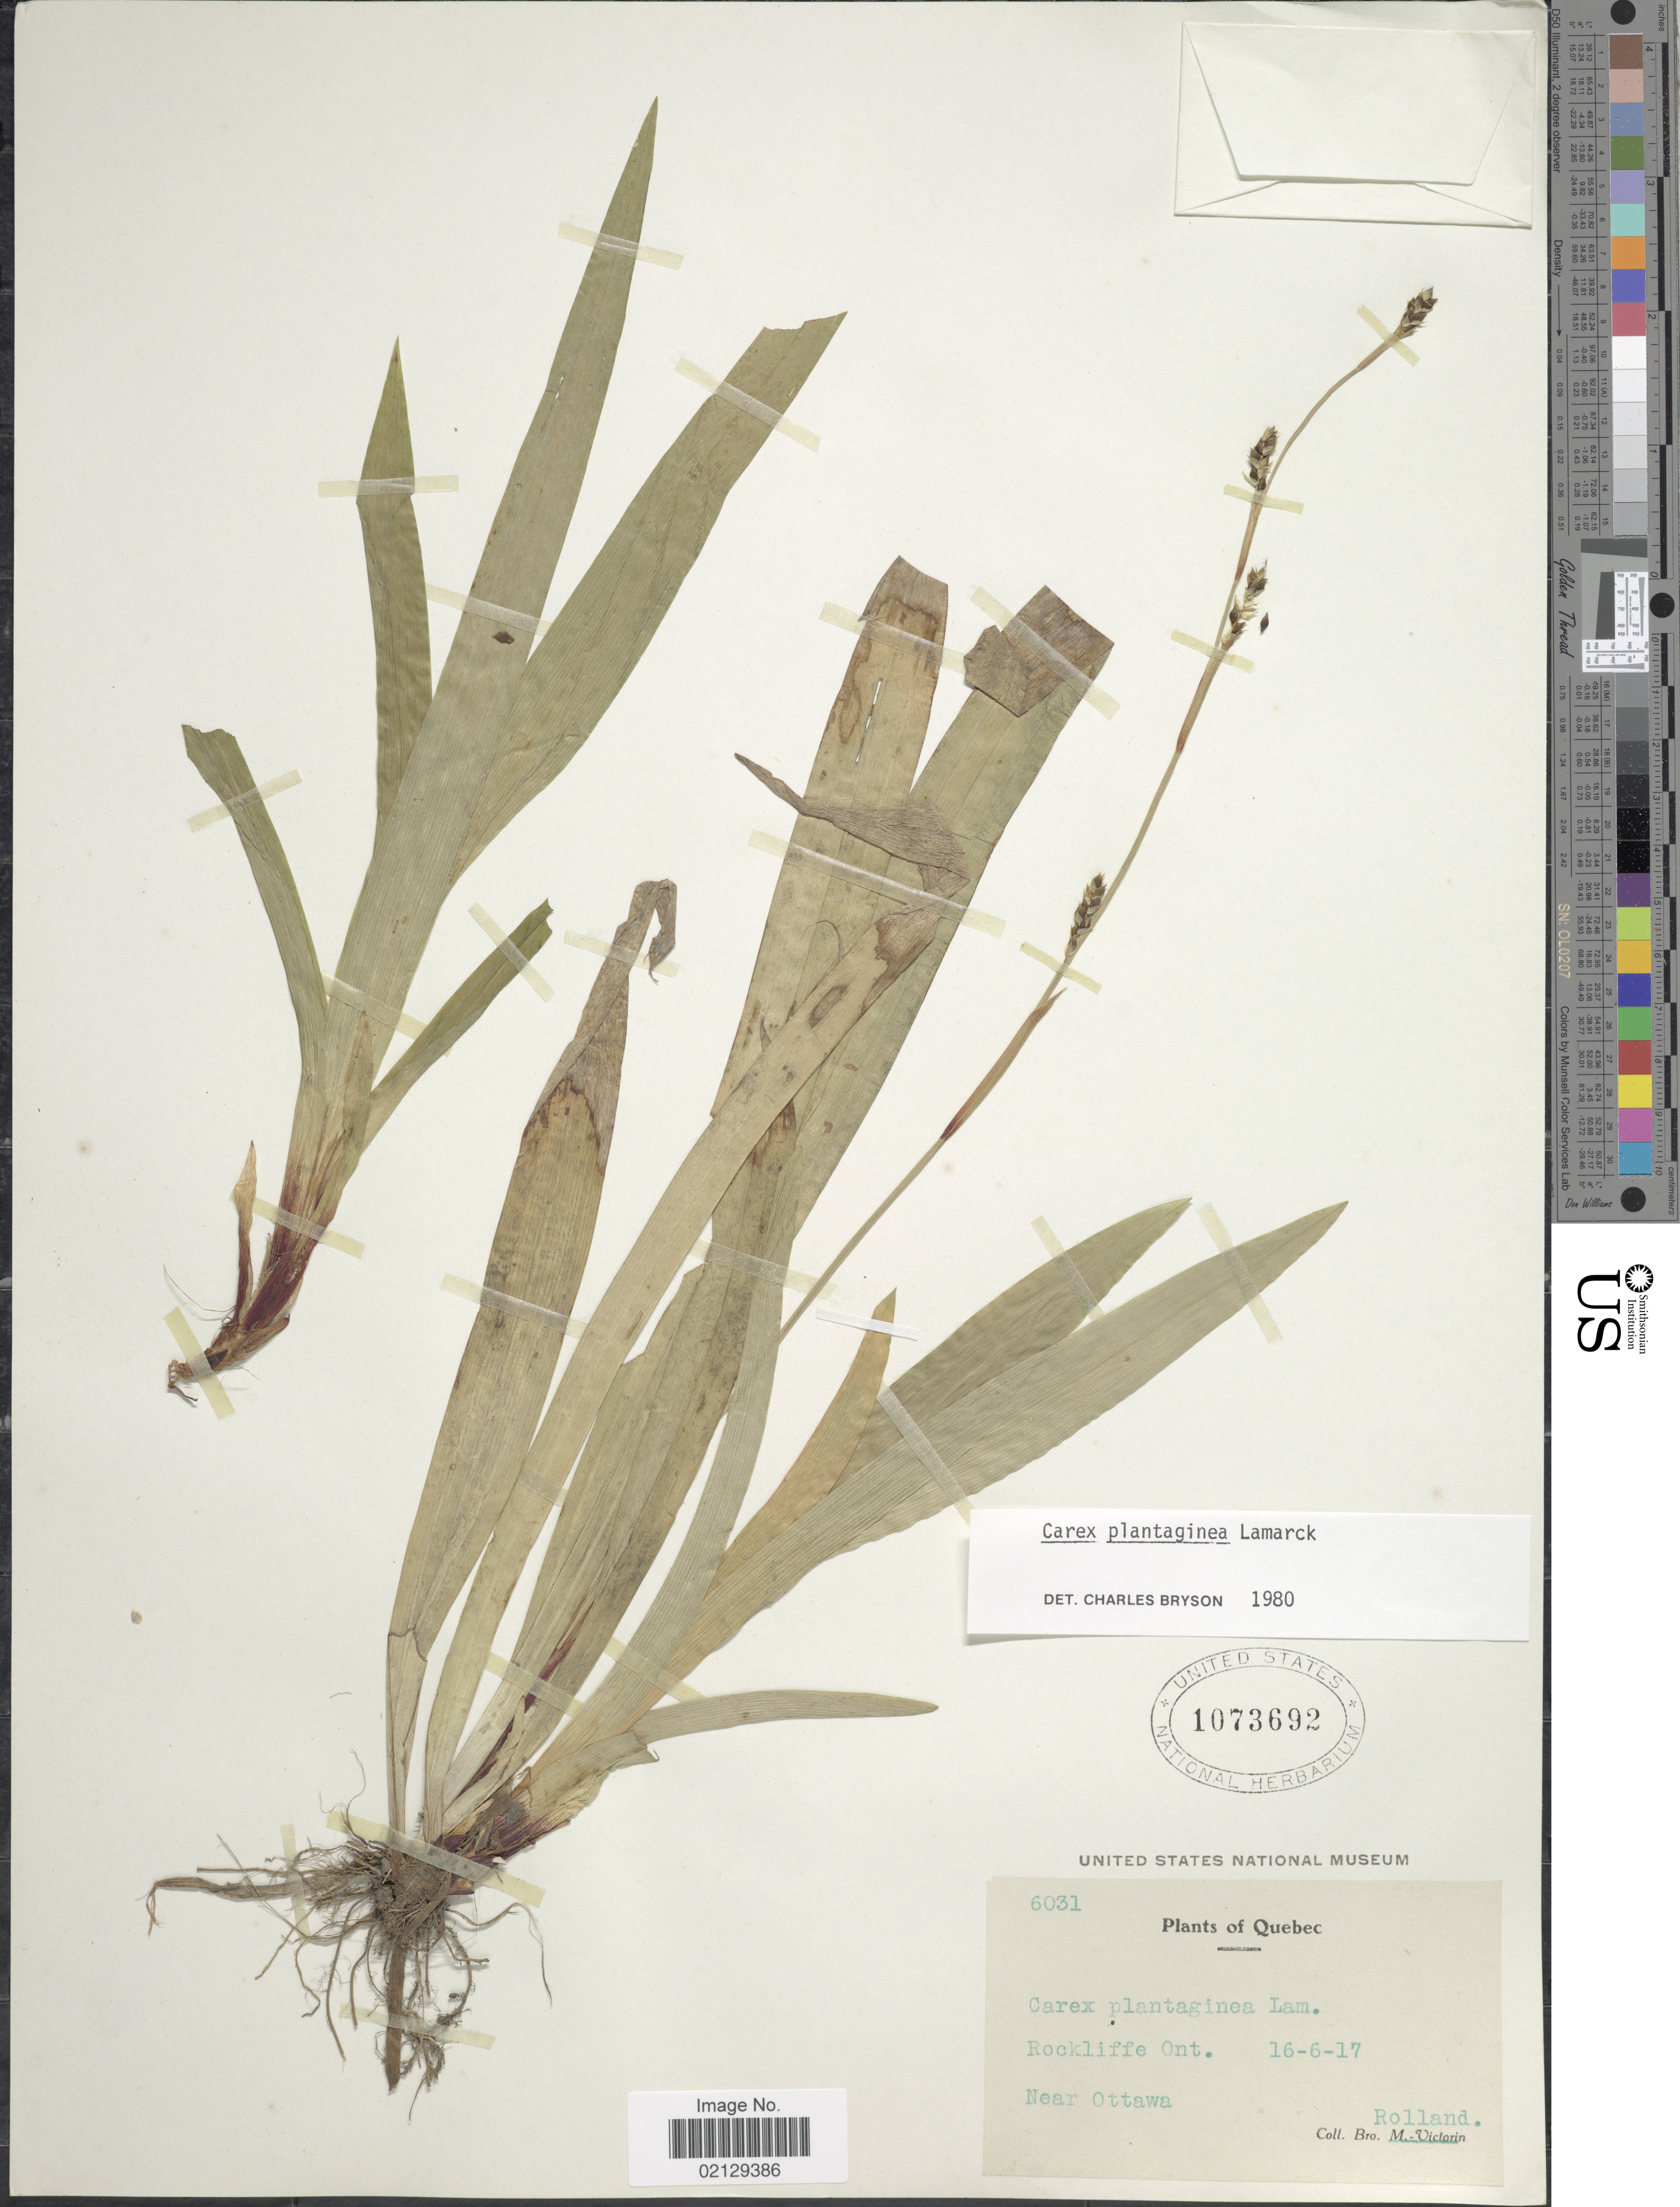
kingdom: Plantae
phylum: Tracheophyta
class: Liliopsida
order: Poales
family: Cyperaceae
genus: Carex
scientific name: Carex plantaginea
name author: Lam.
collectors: B. Rolland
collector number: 6031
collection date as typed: Transcribed d/m/y: 16/6/17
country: Canada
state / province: Quebec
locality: Rockliffe Ont. Near Ottawa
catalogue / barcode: US 1073692